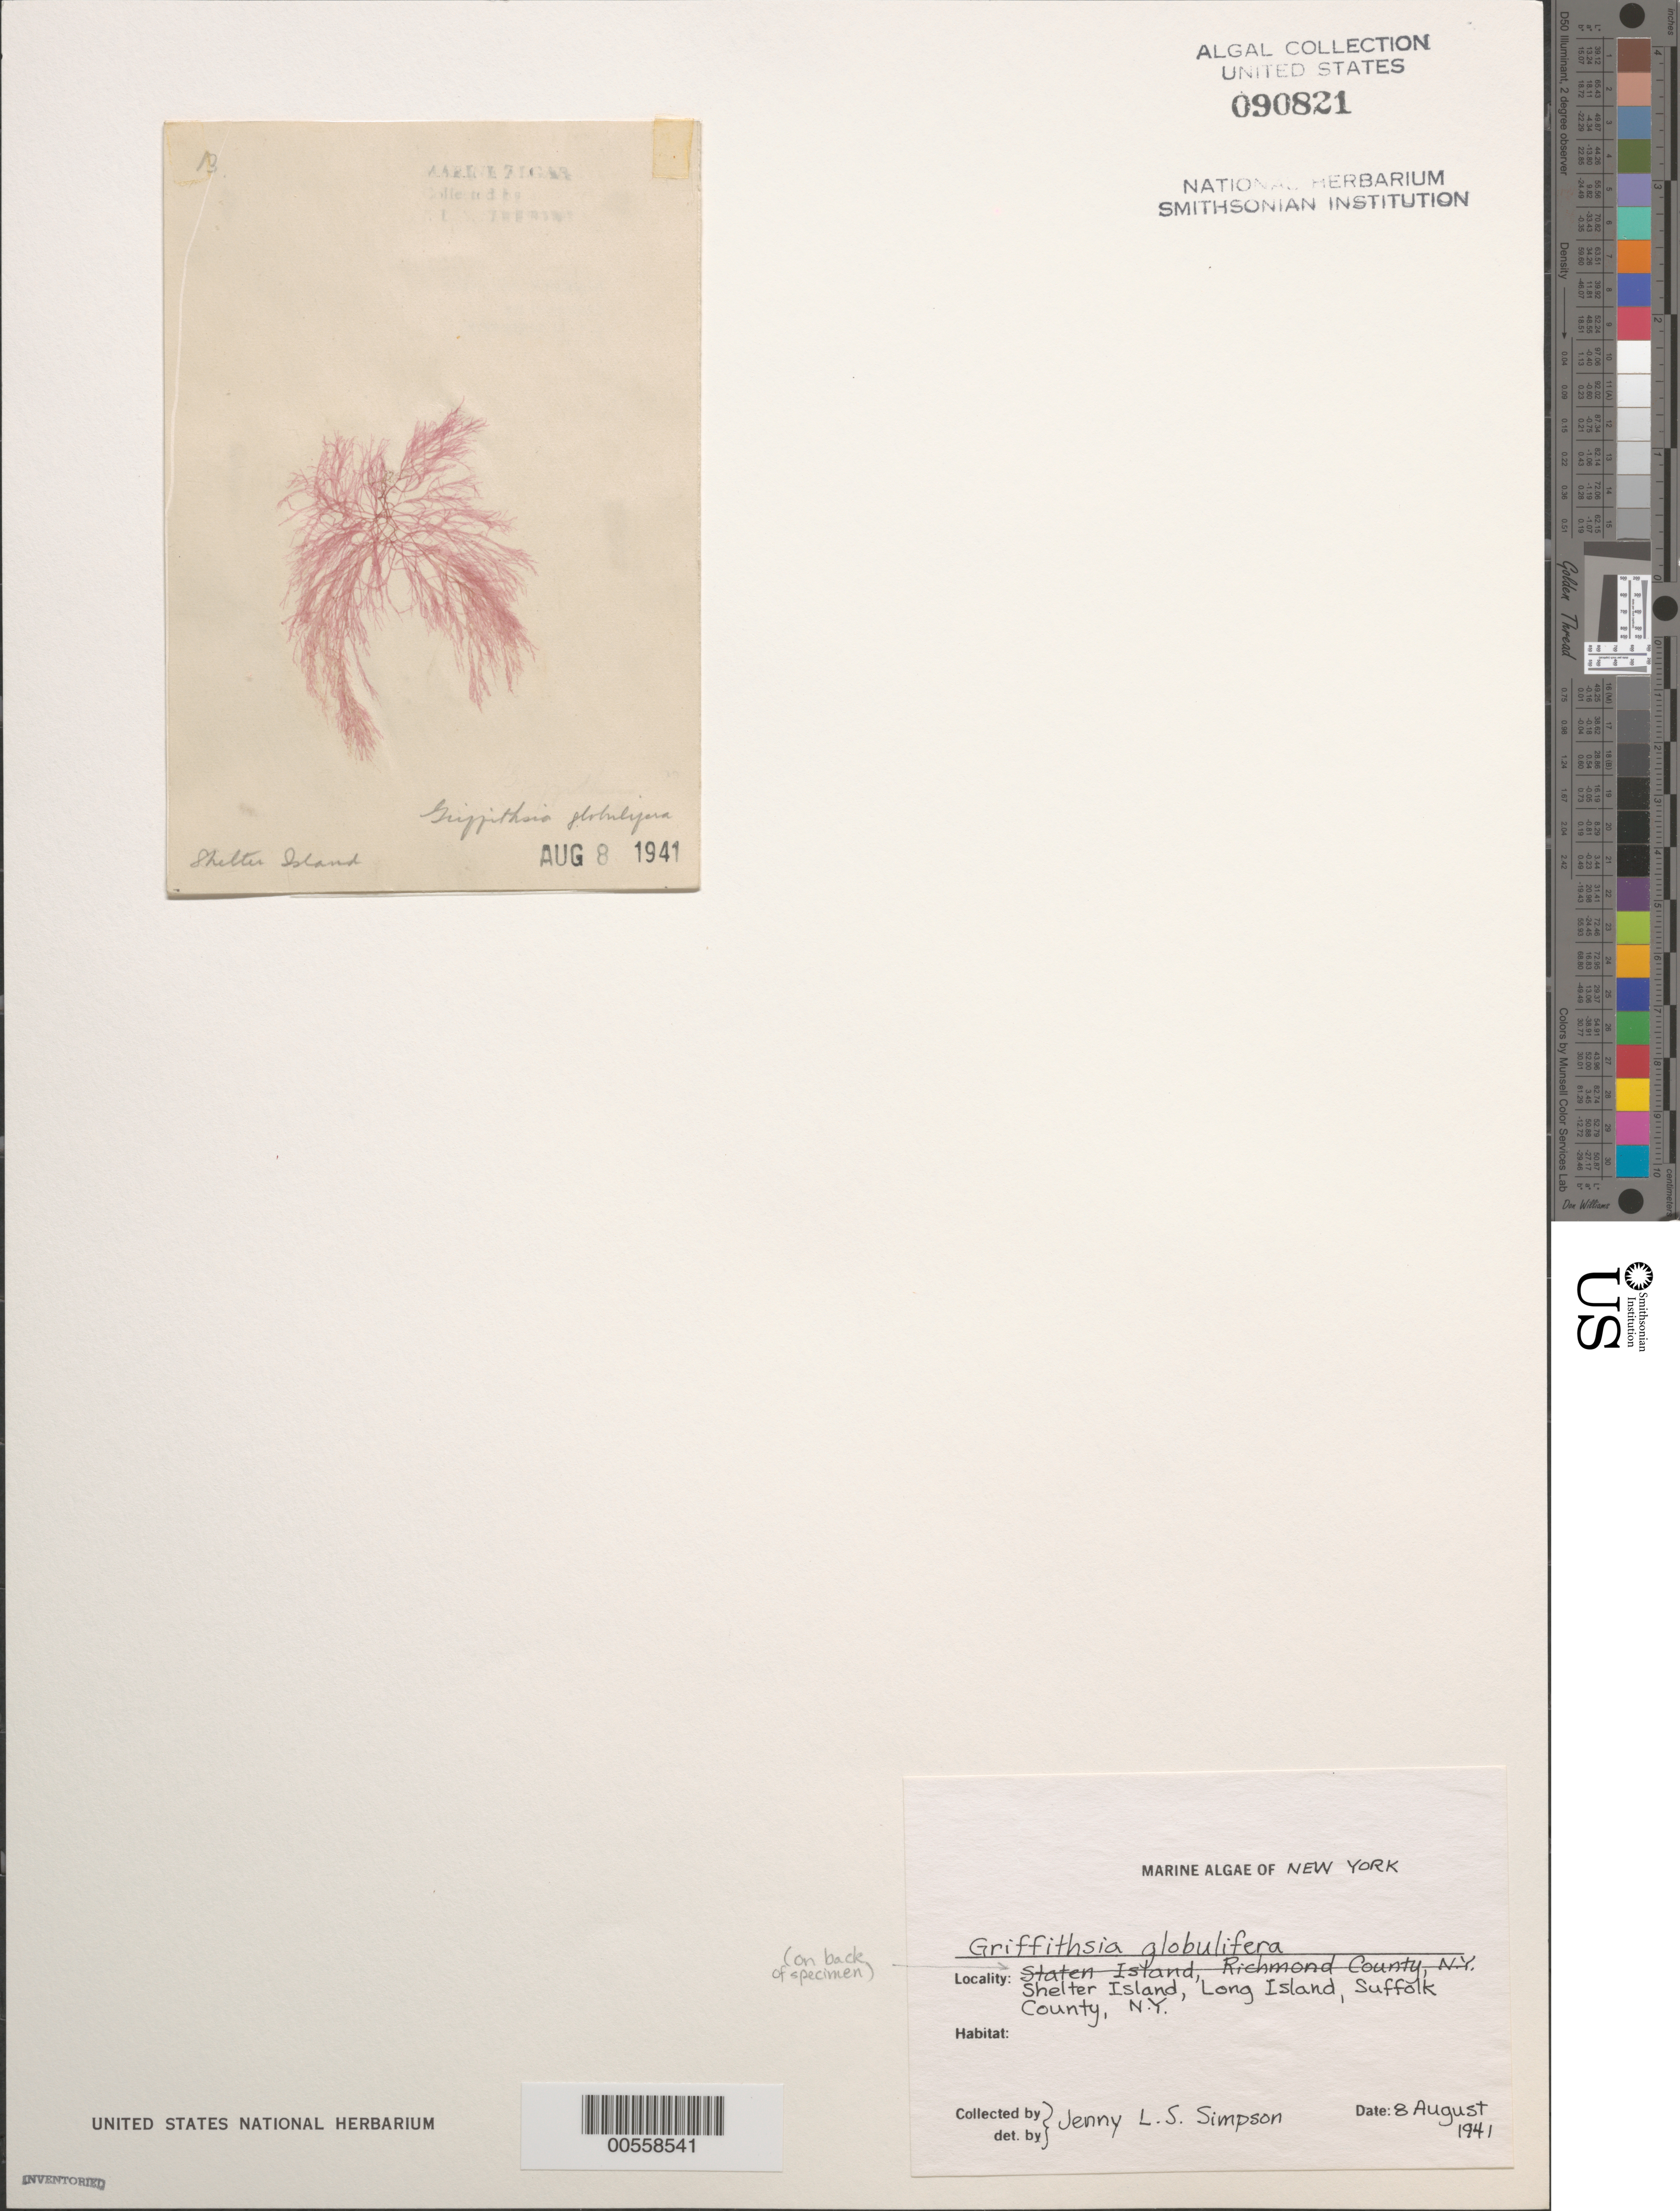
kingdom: Plantae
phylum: Rhodophyta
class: Florideophyceae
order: Ceramiales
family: Wrangeliaceae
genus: Griffithsia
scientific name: Griffithsia globulifera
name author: Harv. ex Kütz.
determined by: Simpson, J. L. S.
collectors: J. Simpson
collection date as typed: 08 Aug 1941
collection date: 1941-08-08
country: United States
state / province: New York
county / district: Suffolk County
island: Shelter Island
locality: Long Island Sound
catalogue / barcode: US 90821